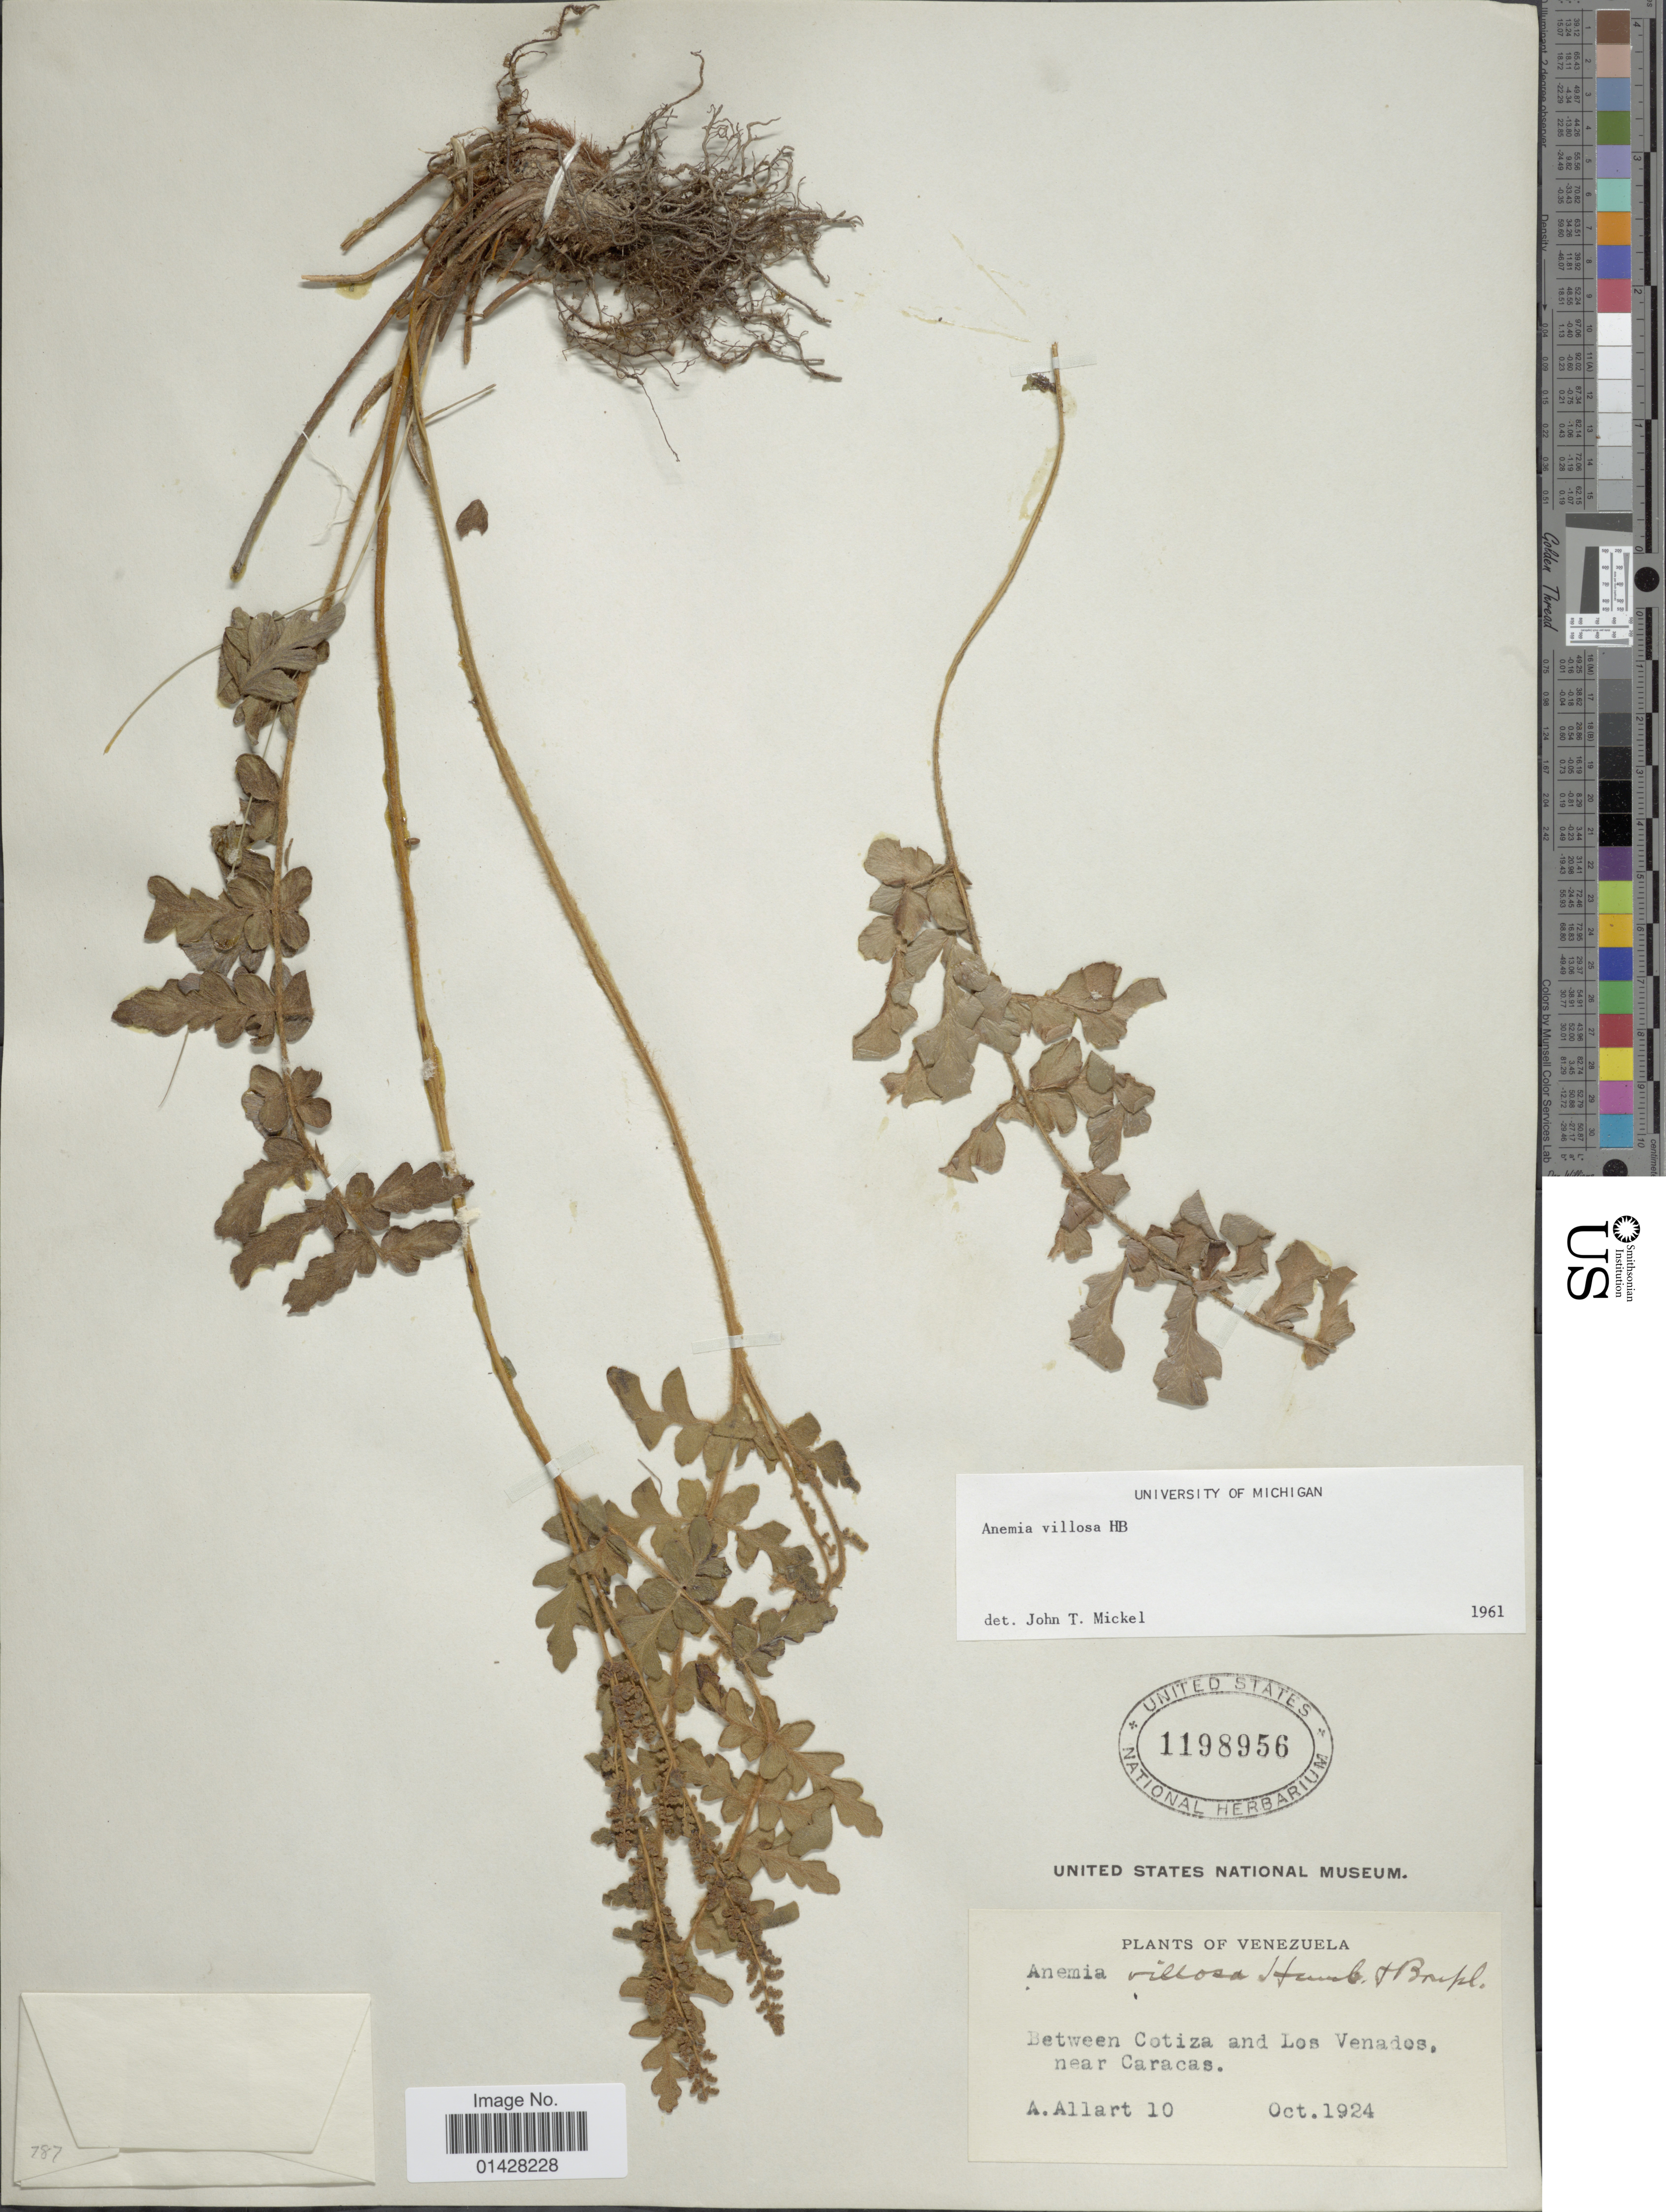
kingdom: Plantae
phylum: Tracheophyta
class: Polypodiopsida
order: Schizaeales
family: Anemiaceae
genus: Anemia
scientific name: Anemia villosa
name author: Humb. & Bonpl. ex Willd.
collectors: A. Allart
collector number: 10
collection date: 1924-10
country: Venezuela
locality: Between Cotiza and Los Venados, near Caracas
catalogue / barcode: US 1198956